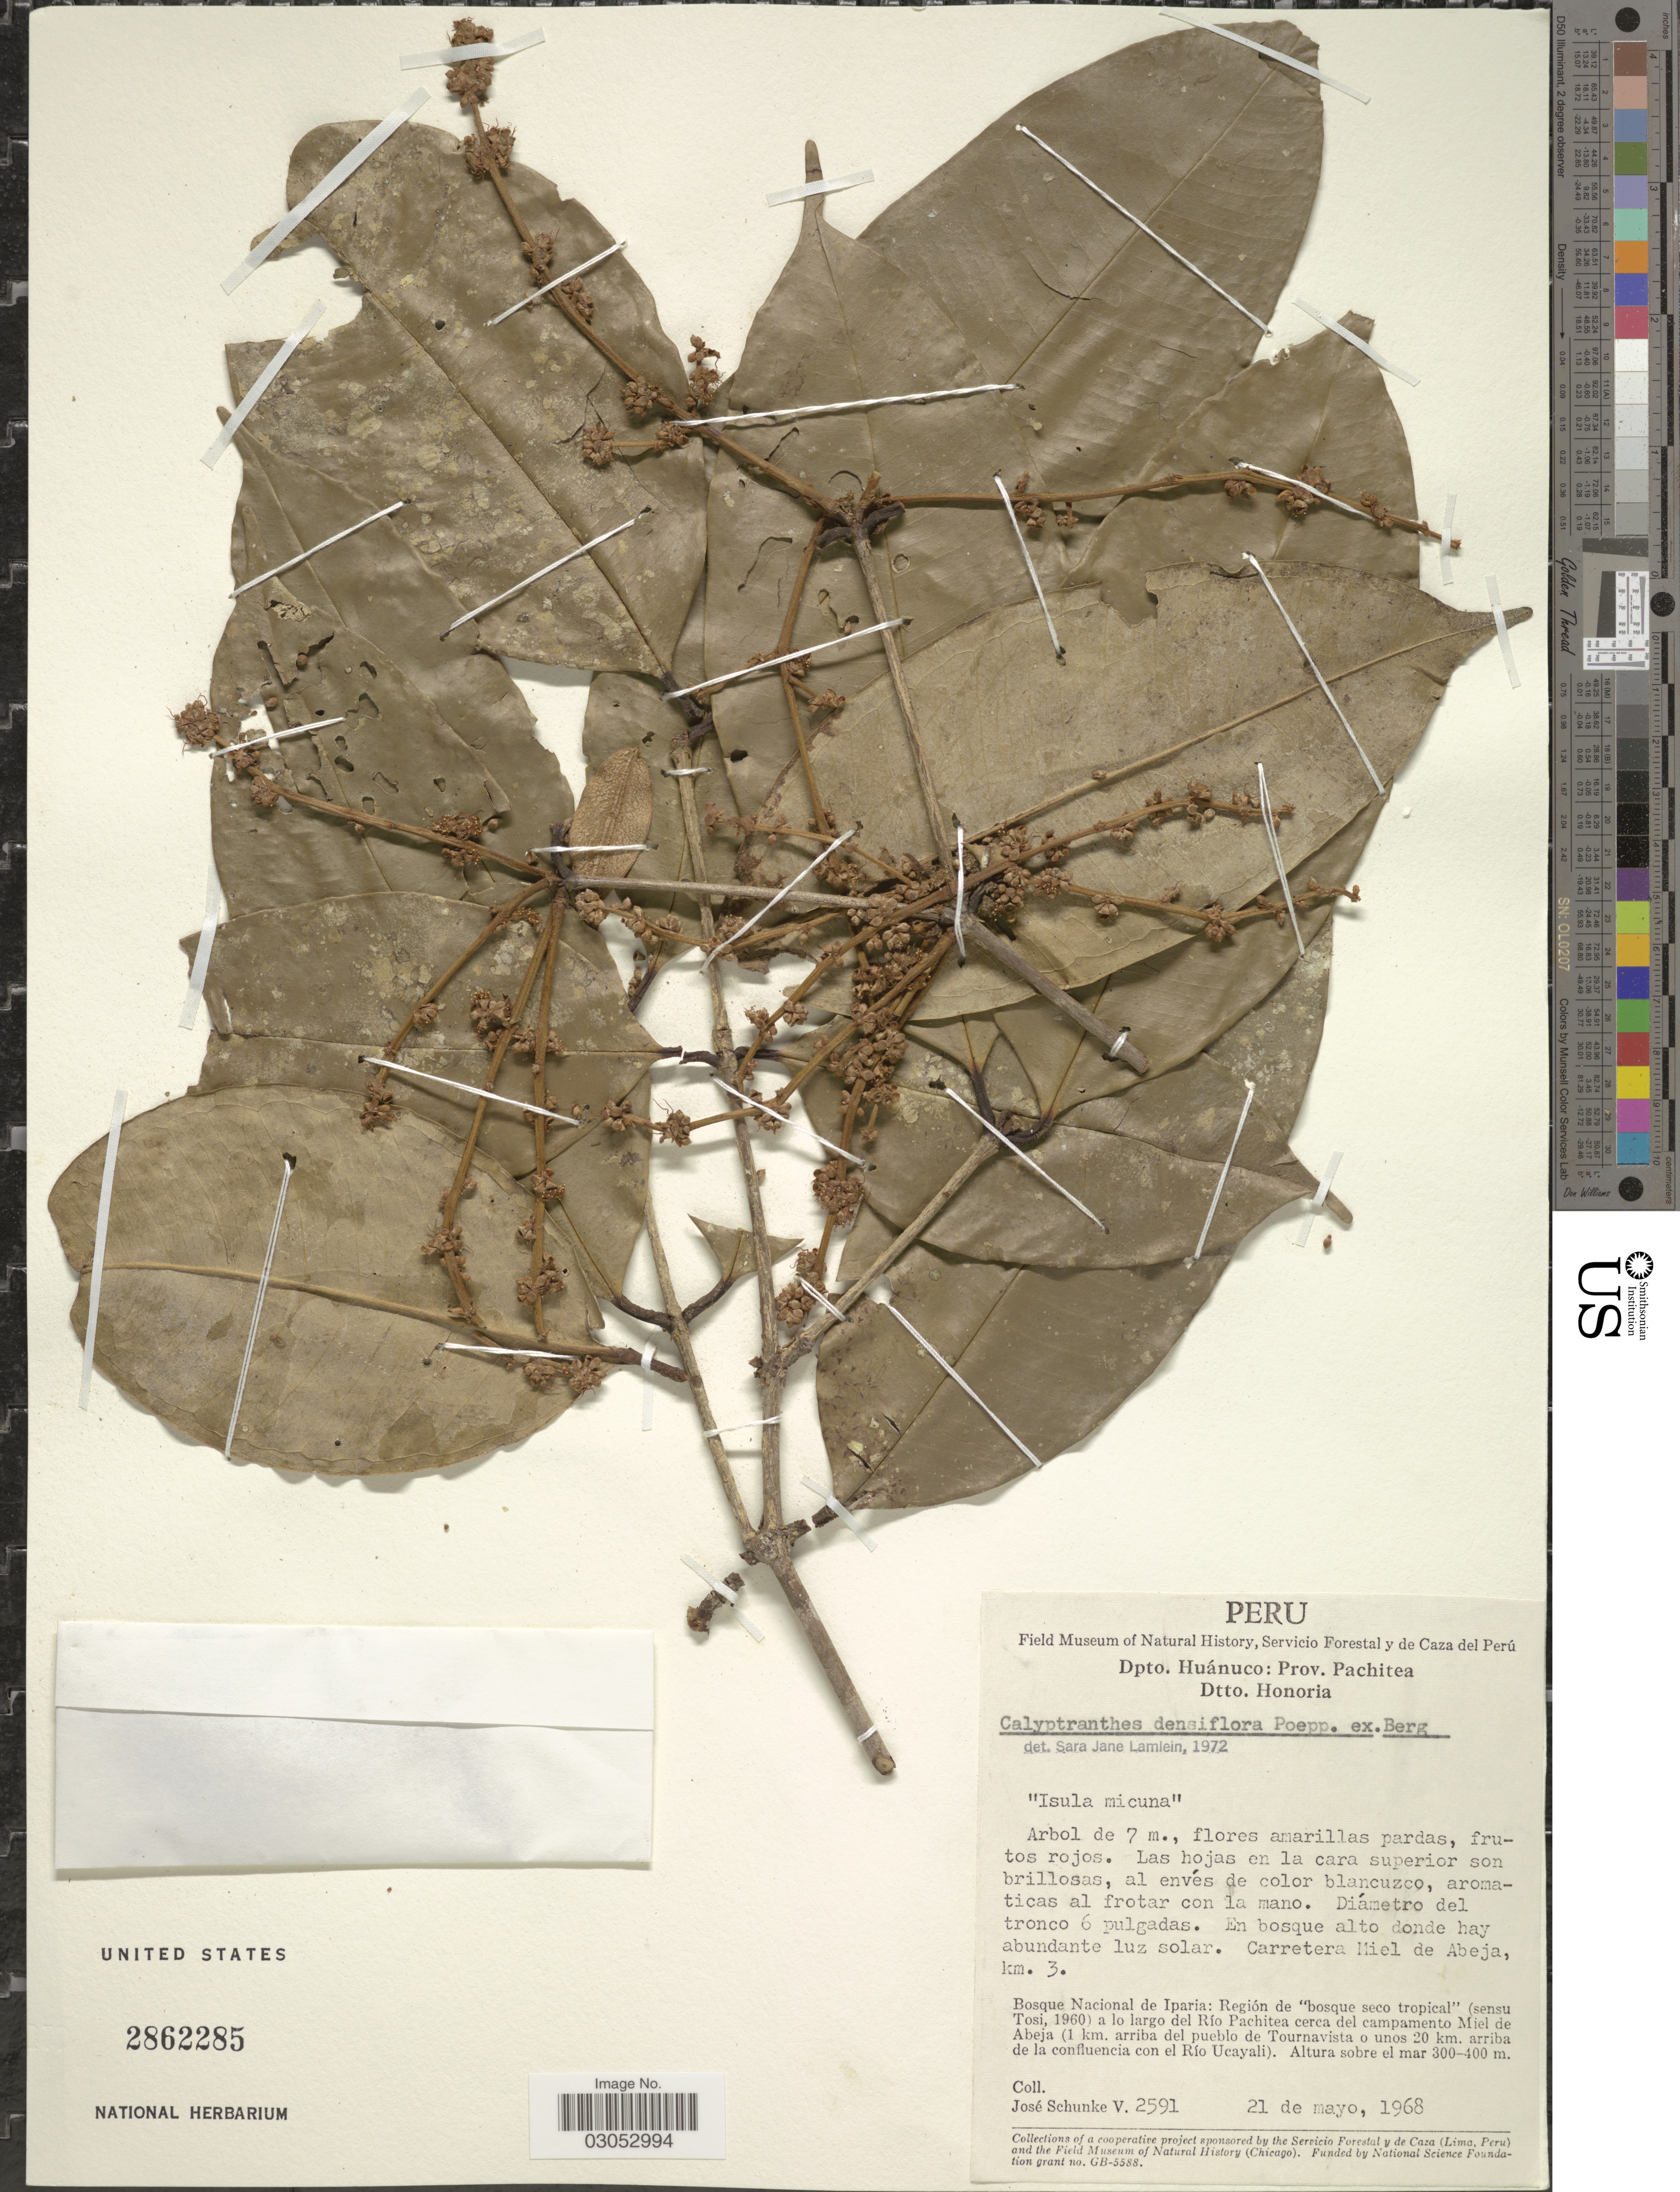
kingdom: Plantae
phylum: Tracheophyta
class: Magnoliopsida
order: Myrtales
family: Myrtaceae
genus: Myrcia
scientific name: Myrcia densiflora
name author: (Poepp. ex O. Berg) A.R. Lourenço & E. Lucas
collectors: J. Schunke Vigo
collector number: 2591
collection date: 1968-05-21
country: Peru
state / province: Huánuco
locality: Dpto. Huánuco: Prov. Pachitea, Dtto. Honoria, Carretera Miel de Abeja, km. 3. Bosque Nacional de Iparia: Región de "bosque seco tropical" (sensu Tosi, 1960) a lo largo del Río Pachitea cerca del campamento Miel de Abeja (1 km. arriba del pueblo de Tournavista o unos 20 km. arriba de la confluencia con el Río Ucayali).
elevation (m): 300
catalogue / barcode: US 2862285